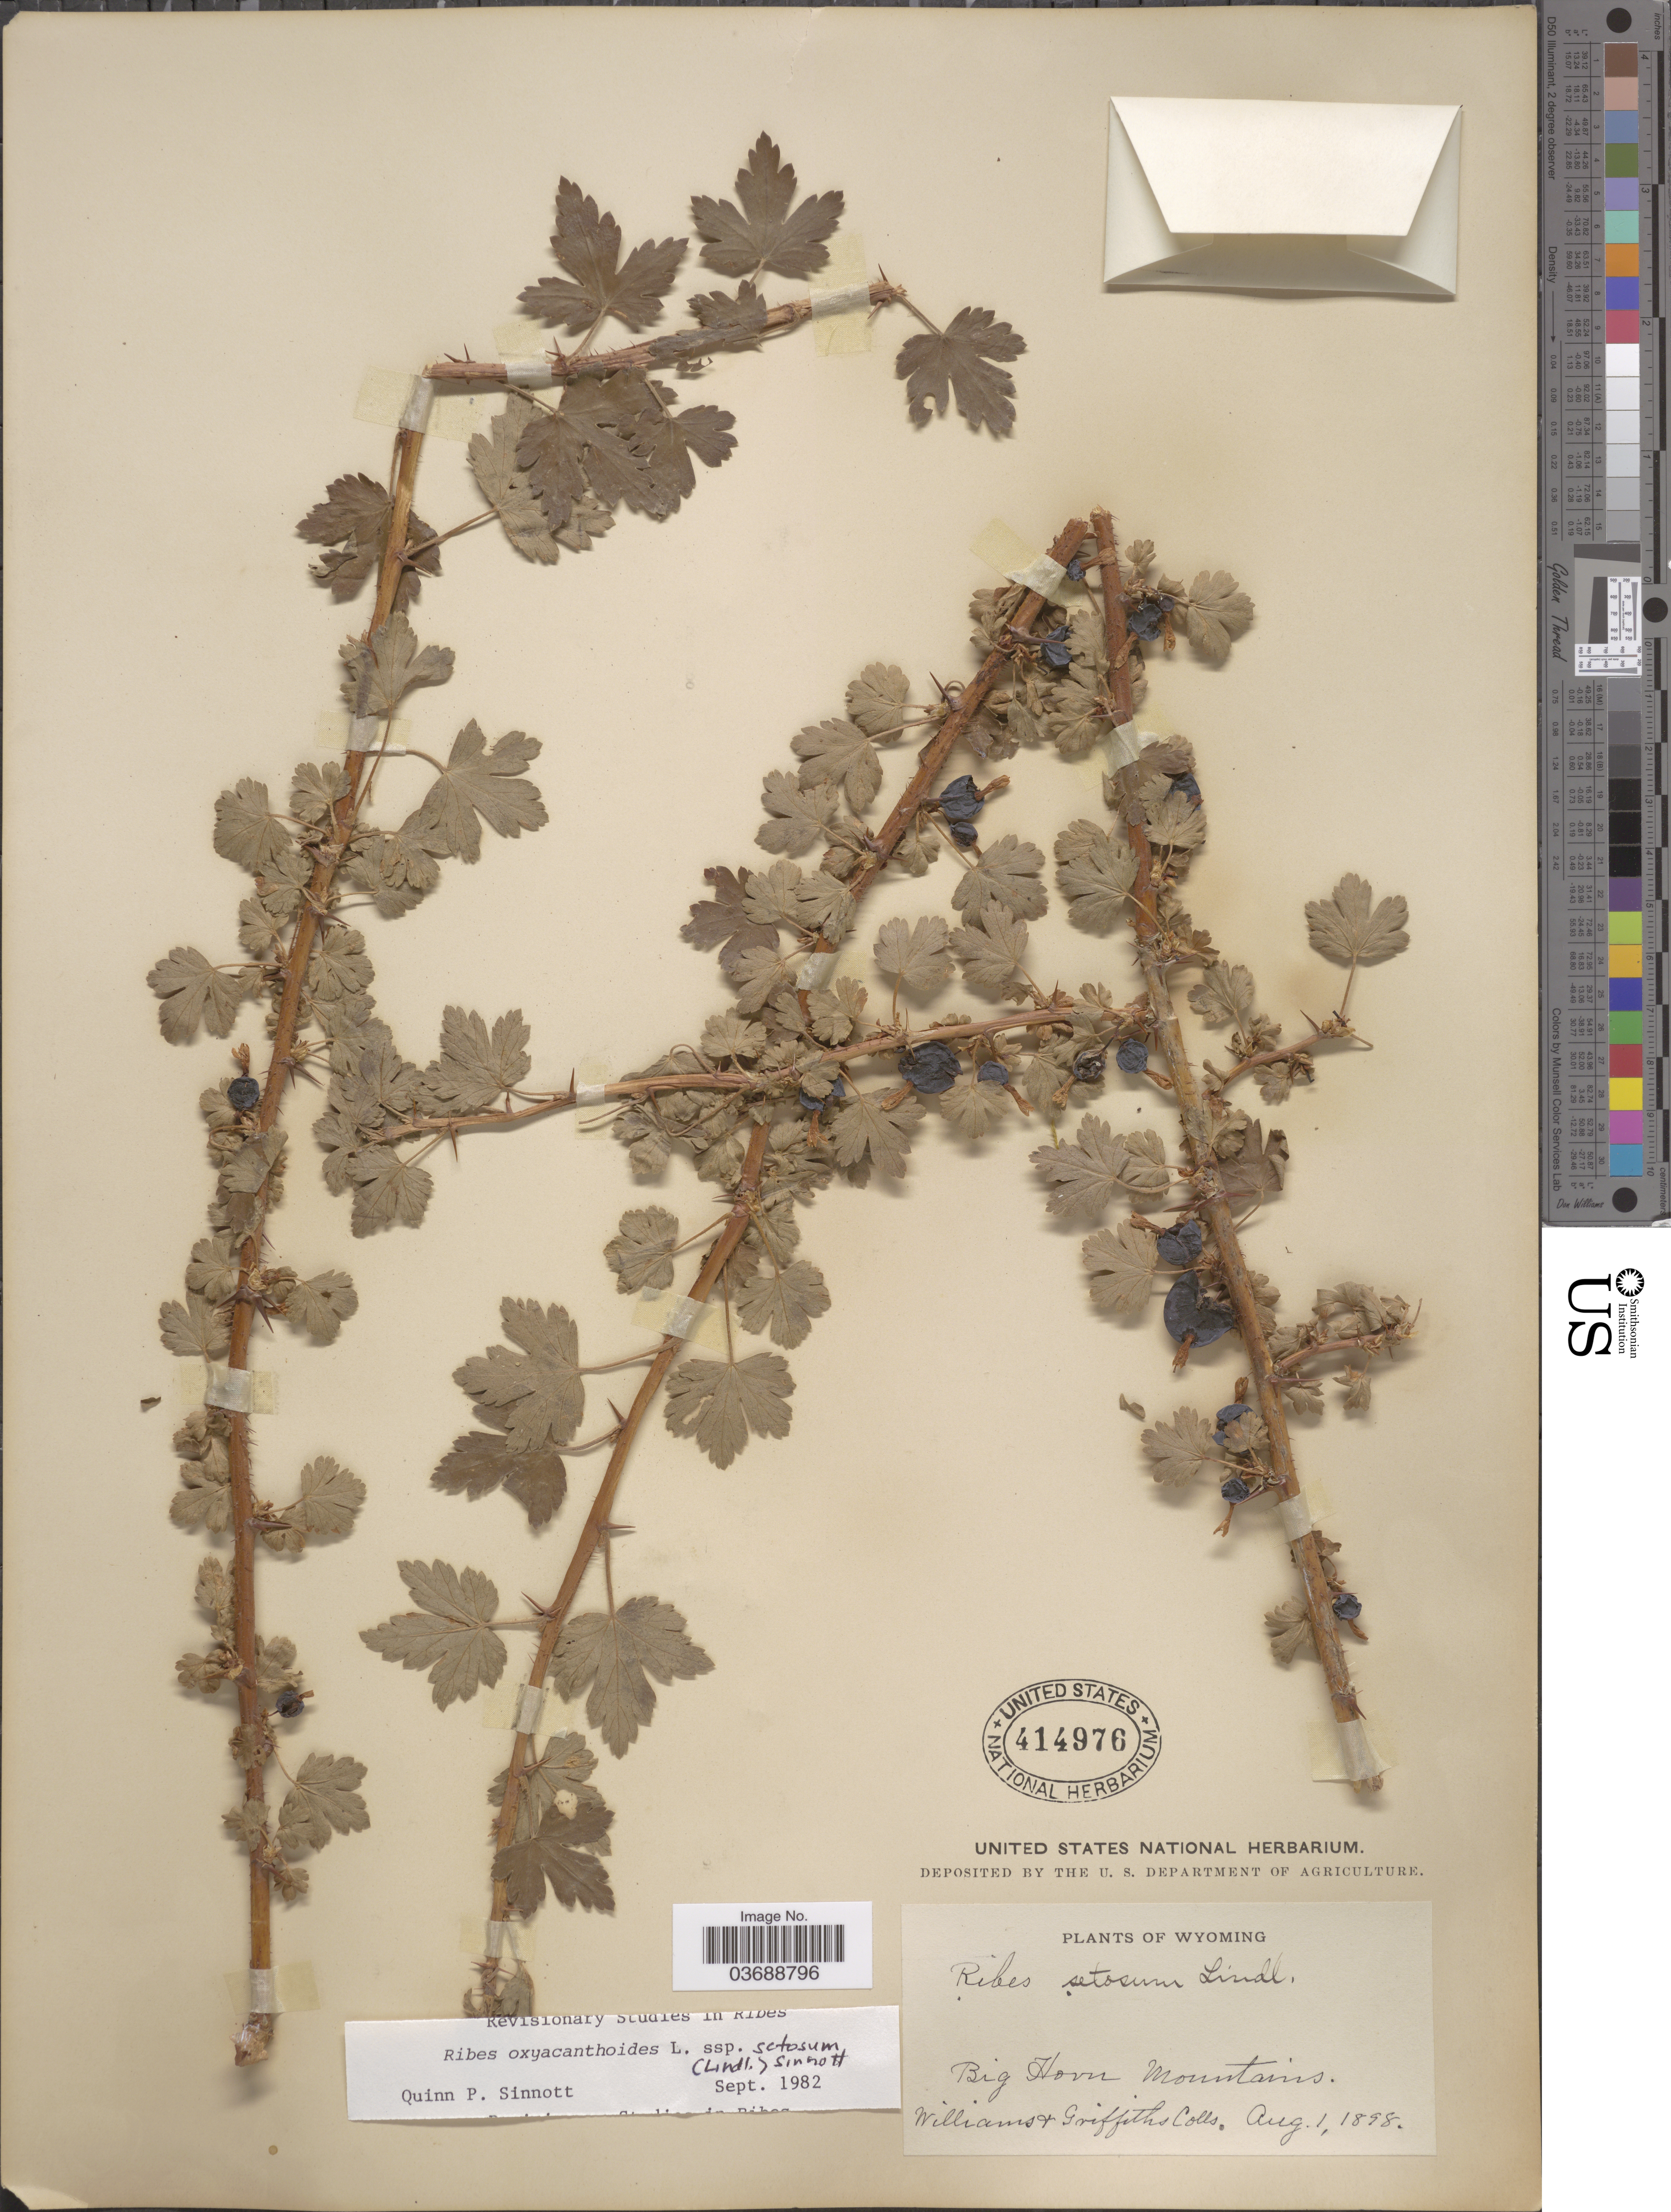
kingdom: Plantae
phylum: Tracheophyta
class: Magnoliopsida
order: Saxifragales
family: Grossulariaceae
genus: Ribes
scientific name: Ribes oxyacanthoides subsp. setosum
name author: (Lindl.) Q.P. Sinnott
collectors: -- Williams & -- Griffiths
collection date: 1898-08-01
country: United States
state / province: Wyoming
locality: Big Horn Mountains.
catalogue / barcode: US 414976